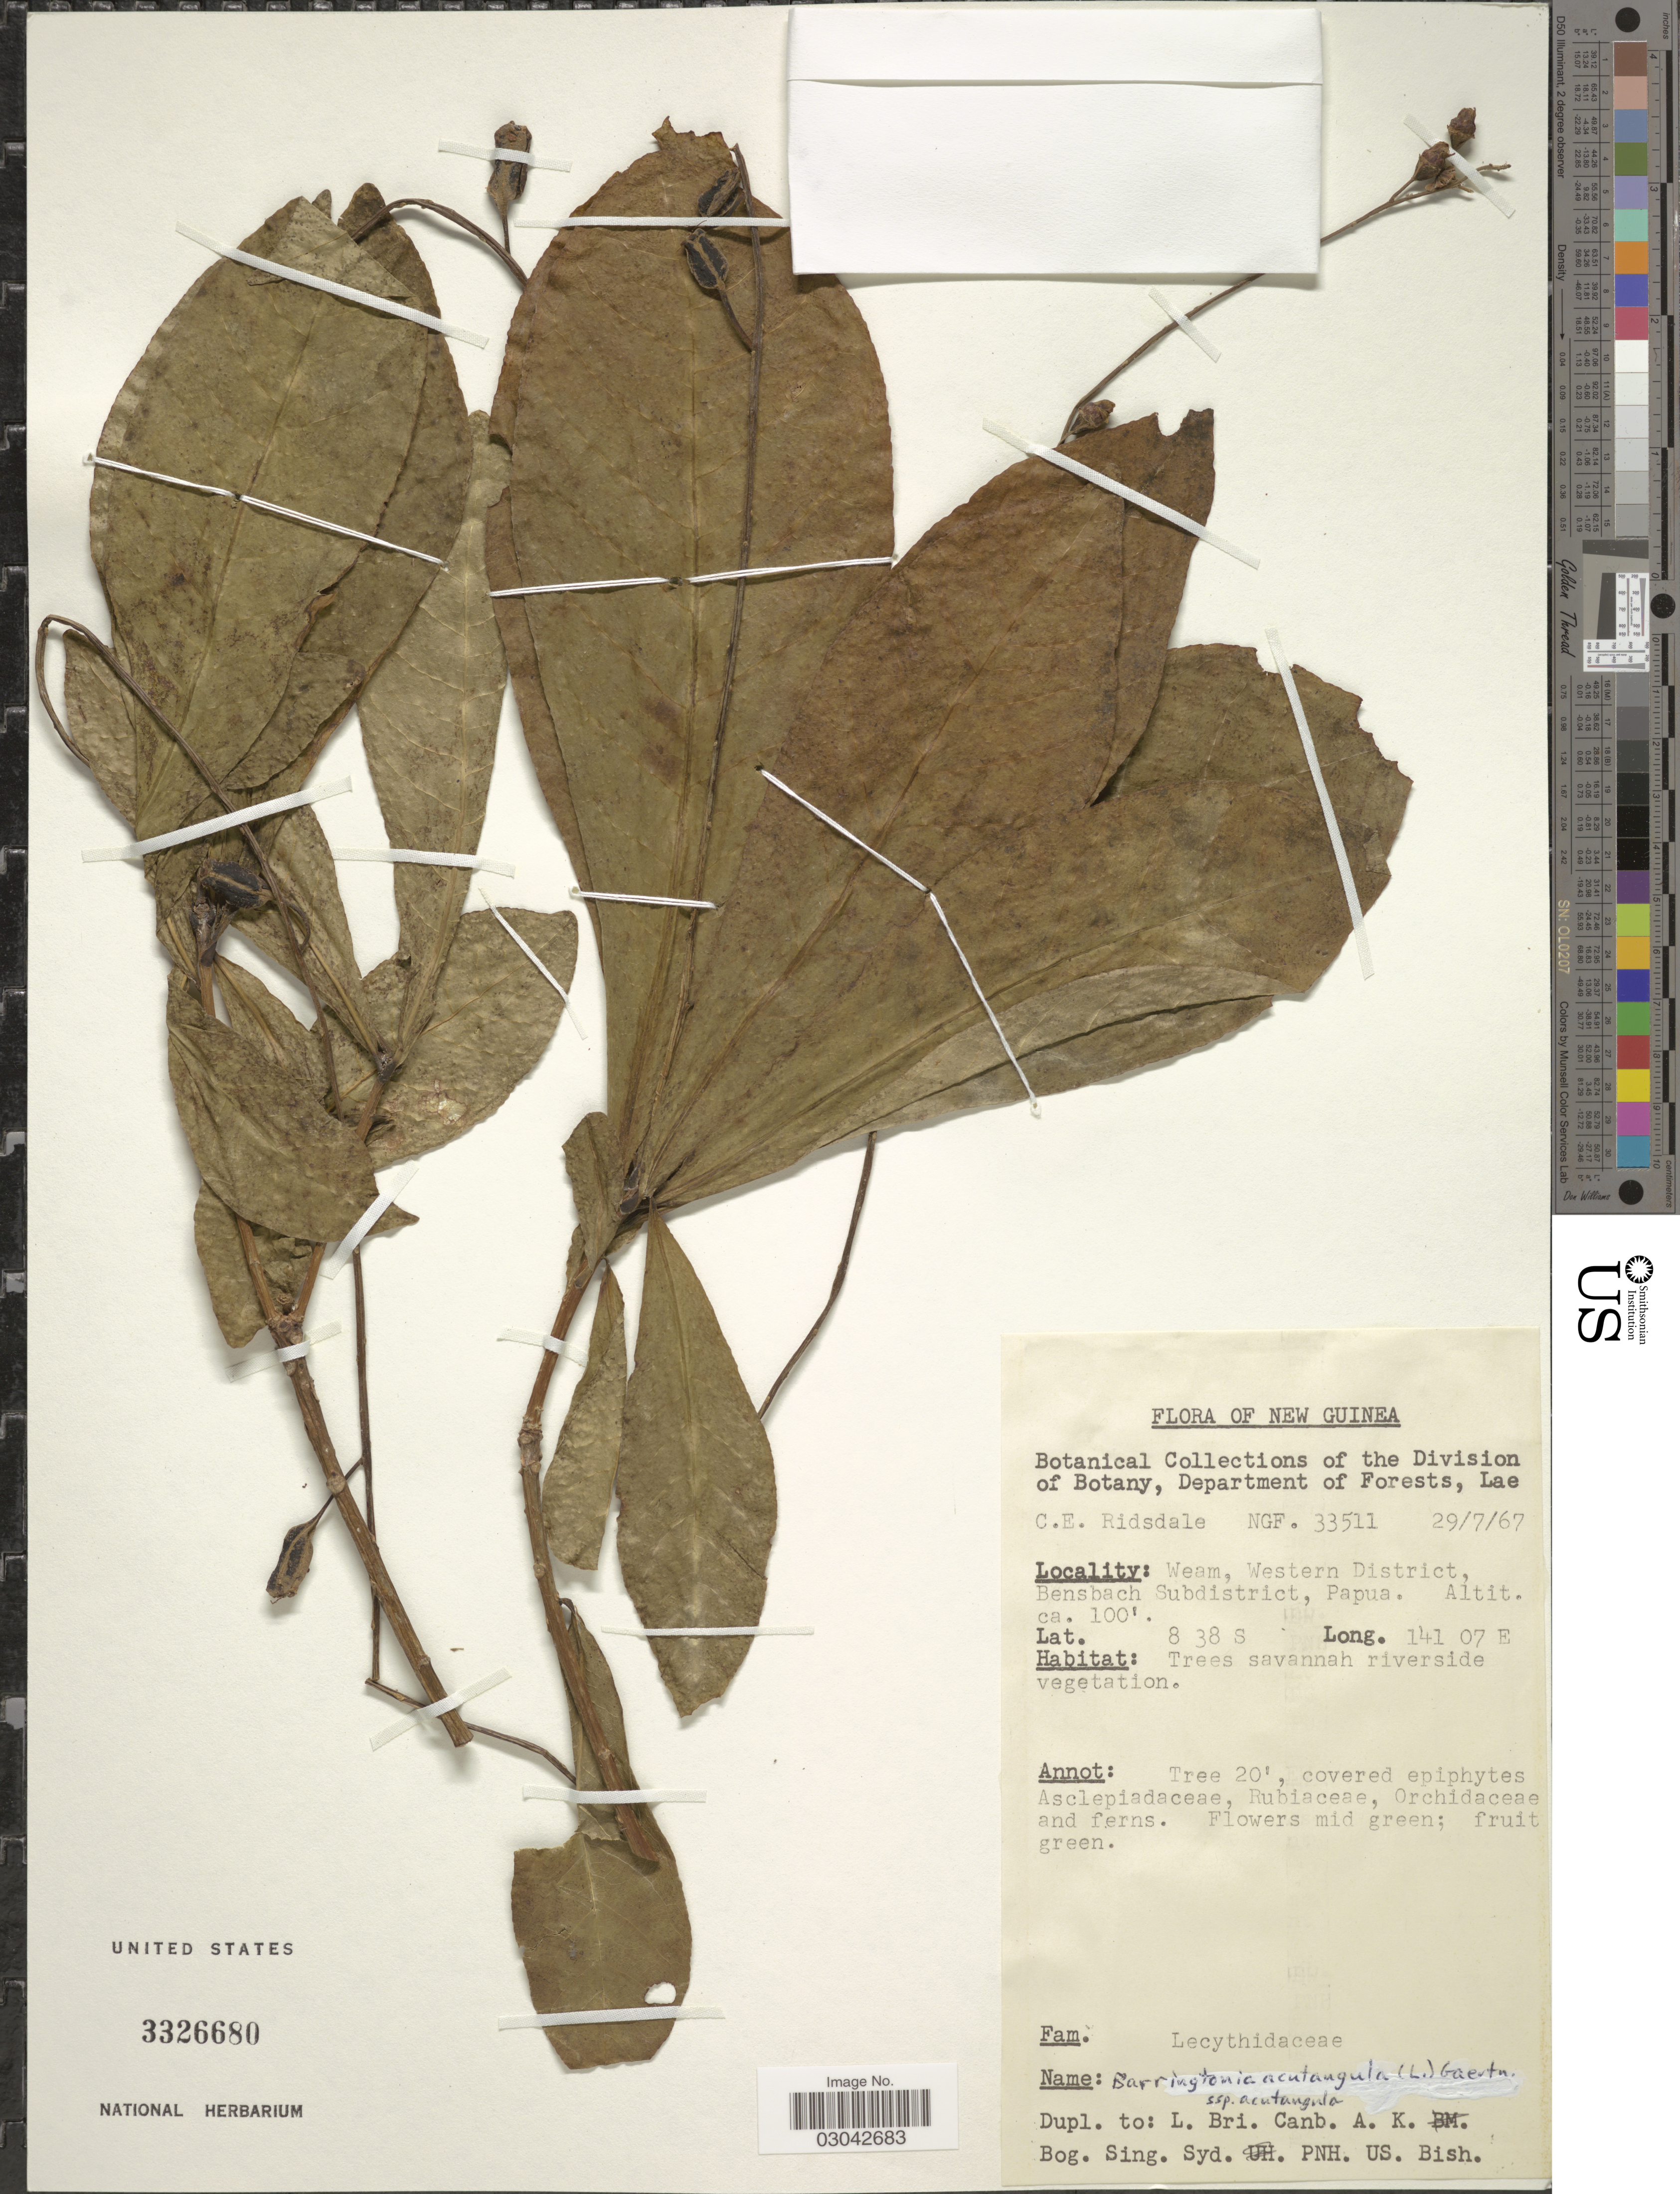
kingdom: Plantae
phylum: Tracheophyta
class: Magnoliopsida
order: Ericales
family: Lecythidaceae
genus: Barringtonia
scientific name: Barringtonia acutangula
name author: (L.) Gaertn.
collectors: C. E. Ridsdale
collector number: NGF33511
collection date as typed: Transcribed d/m/y: 29/7/67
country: Papua New Guinea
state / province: Manus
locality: New Guinea, Weam, Western District, Bensbach Subdistrict, Papua.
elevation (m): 30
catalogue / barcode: US 3326680